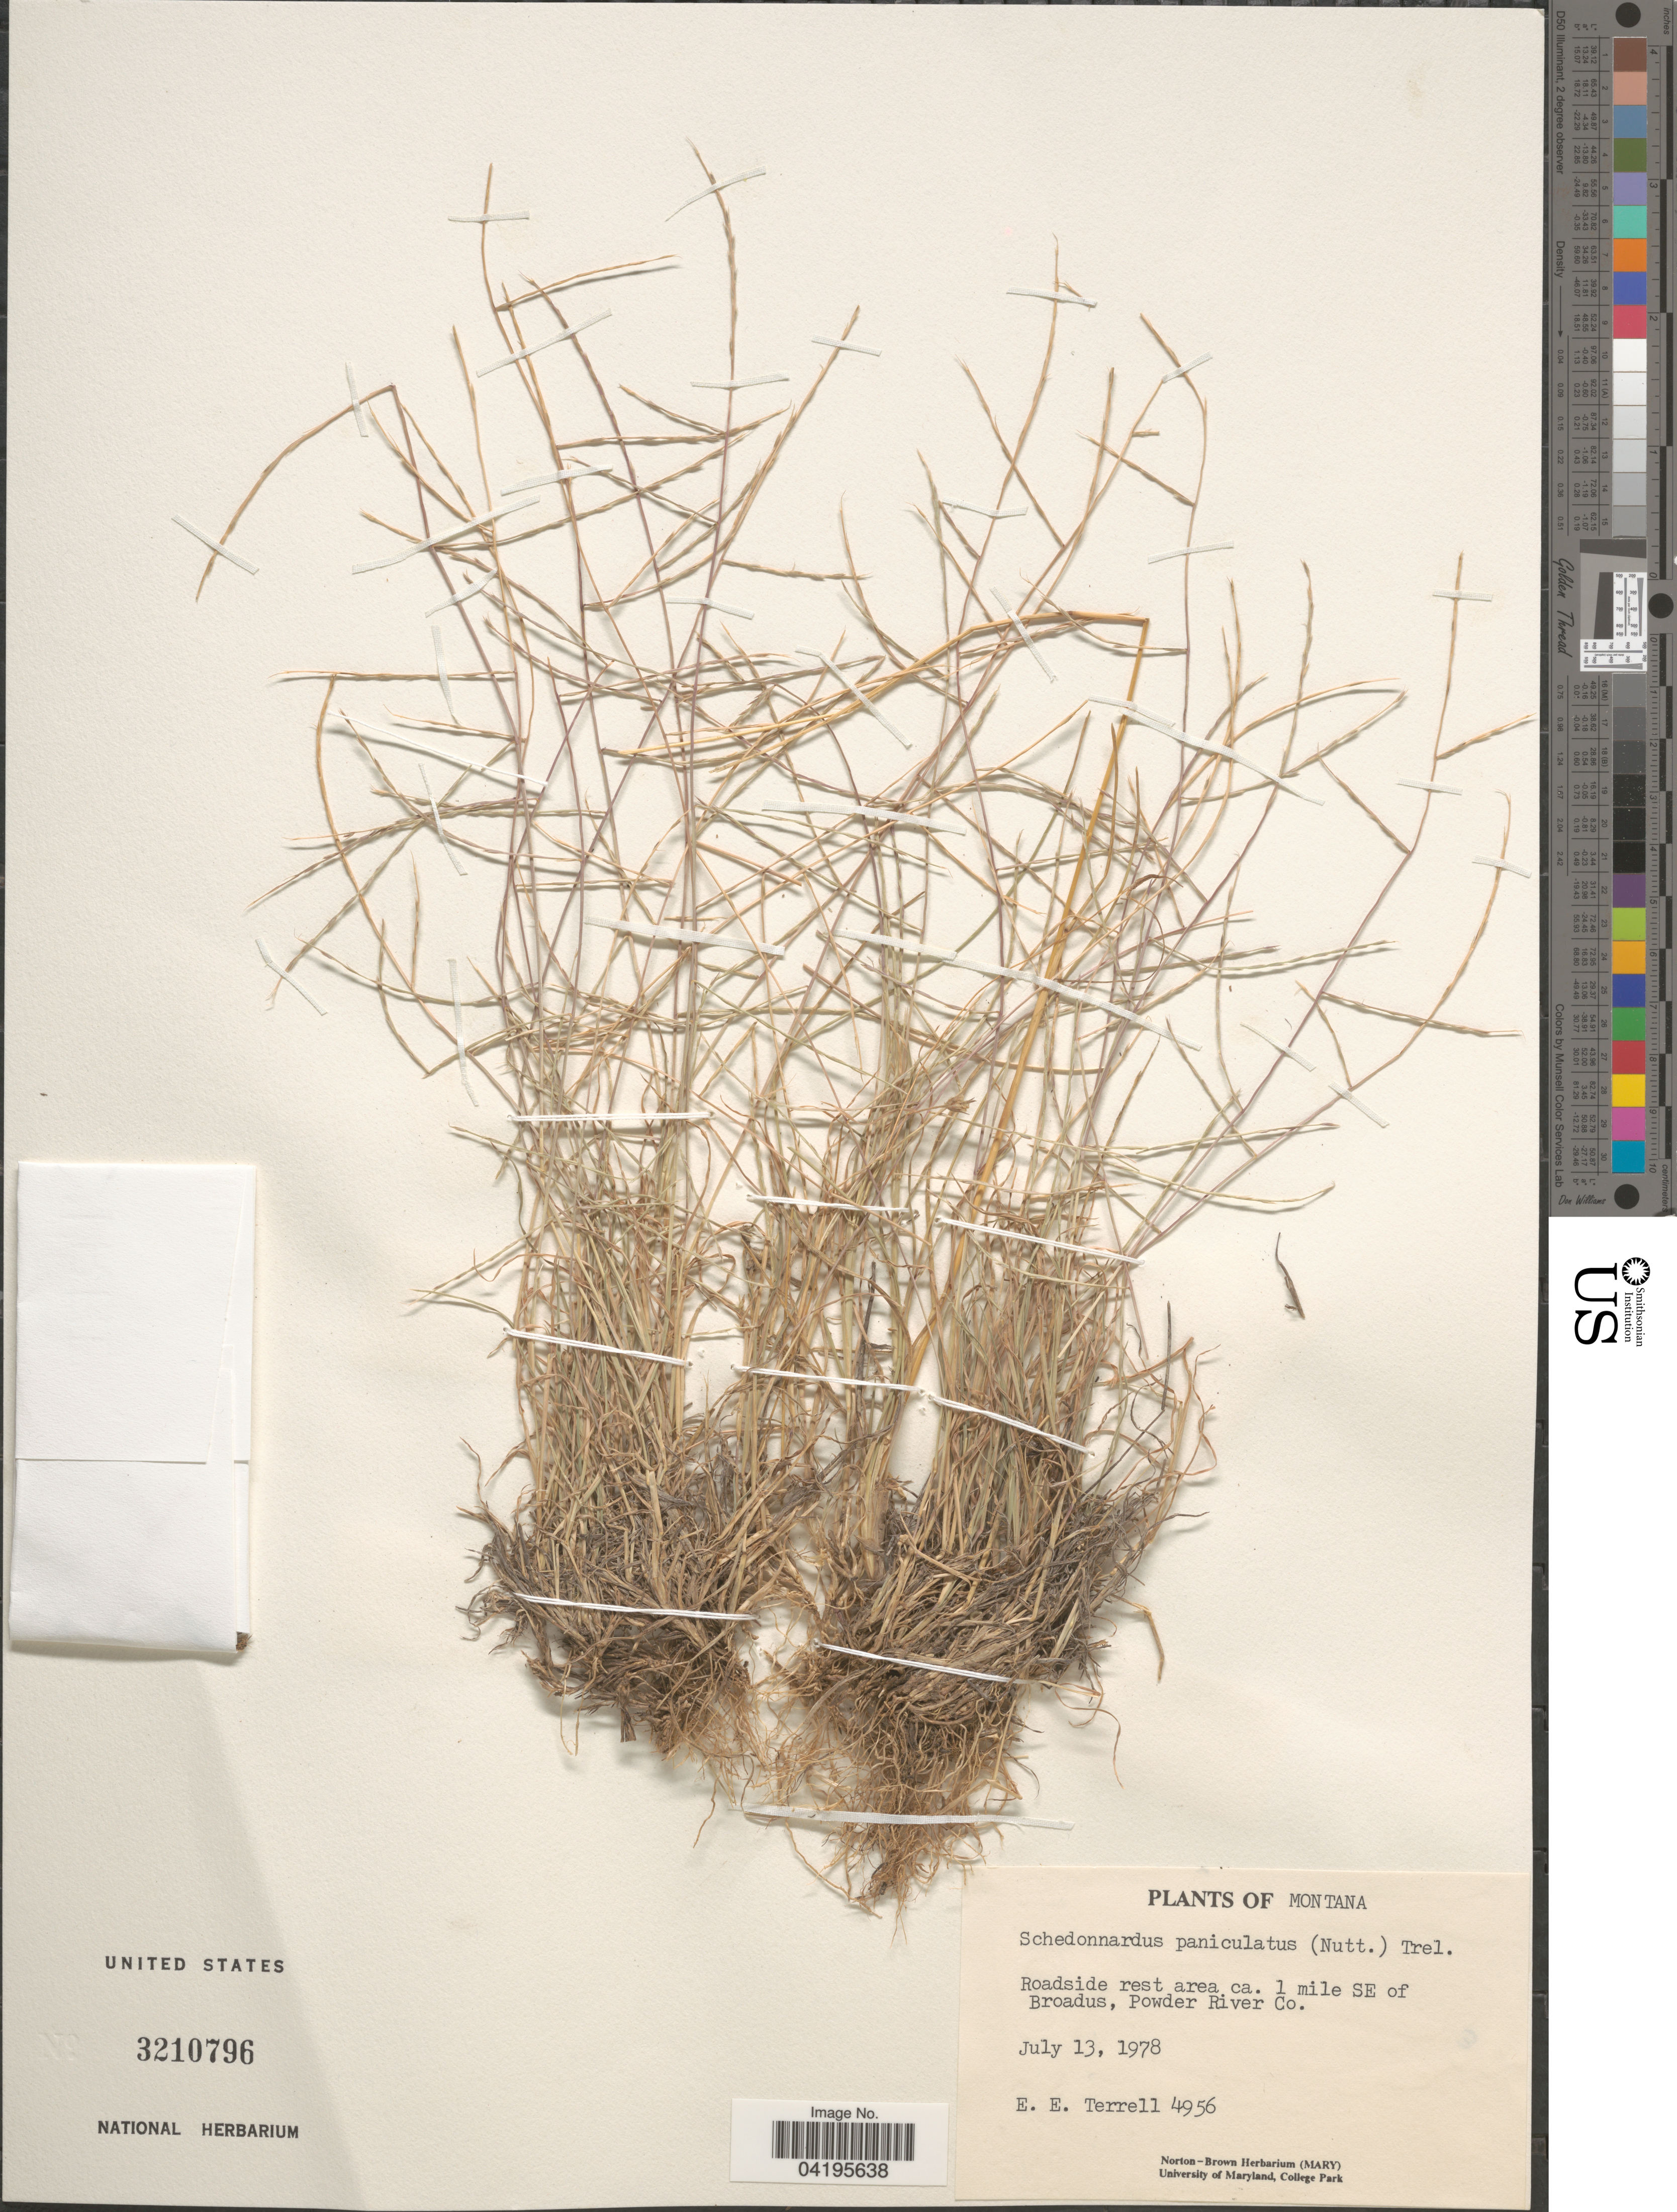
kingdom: Plantae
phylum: Tracheophyta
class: Liliopsida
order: Poales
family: Poaceae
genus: Muhlenbergia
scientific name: Muhlenbergia paniculata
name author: (Nutt.) Columbus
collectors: E. E. Terrell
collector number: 4956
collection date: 1978-07-13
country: United States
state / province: Montana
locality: Roadside rest area ca. 1 mile SE of Broadus, Powder River Co.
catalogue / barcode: US 3210796